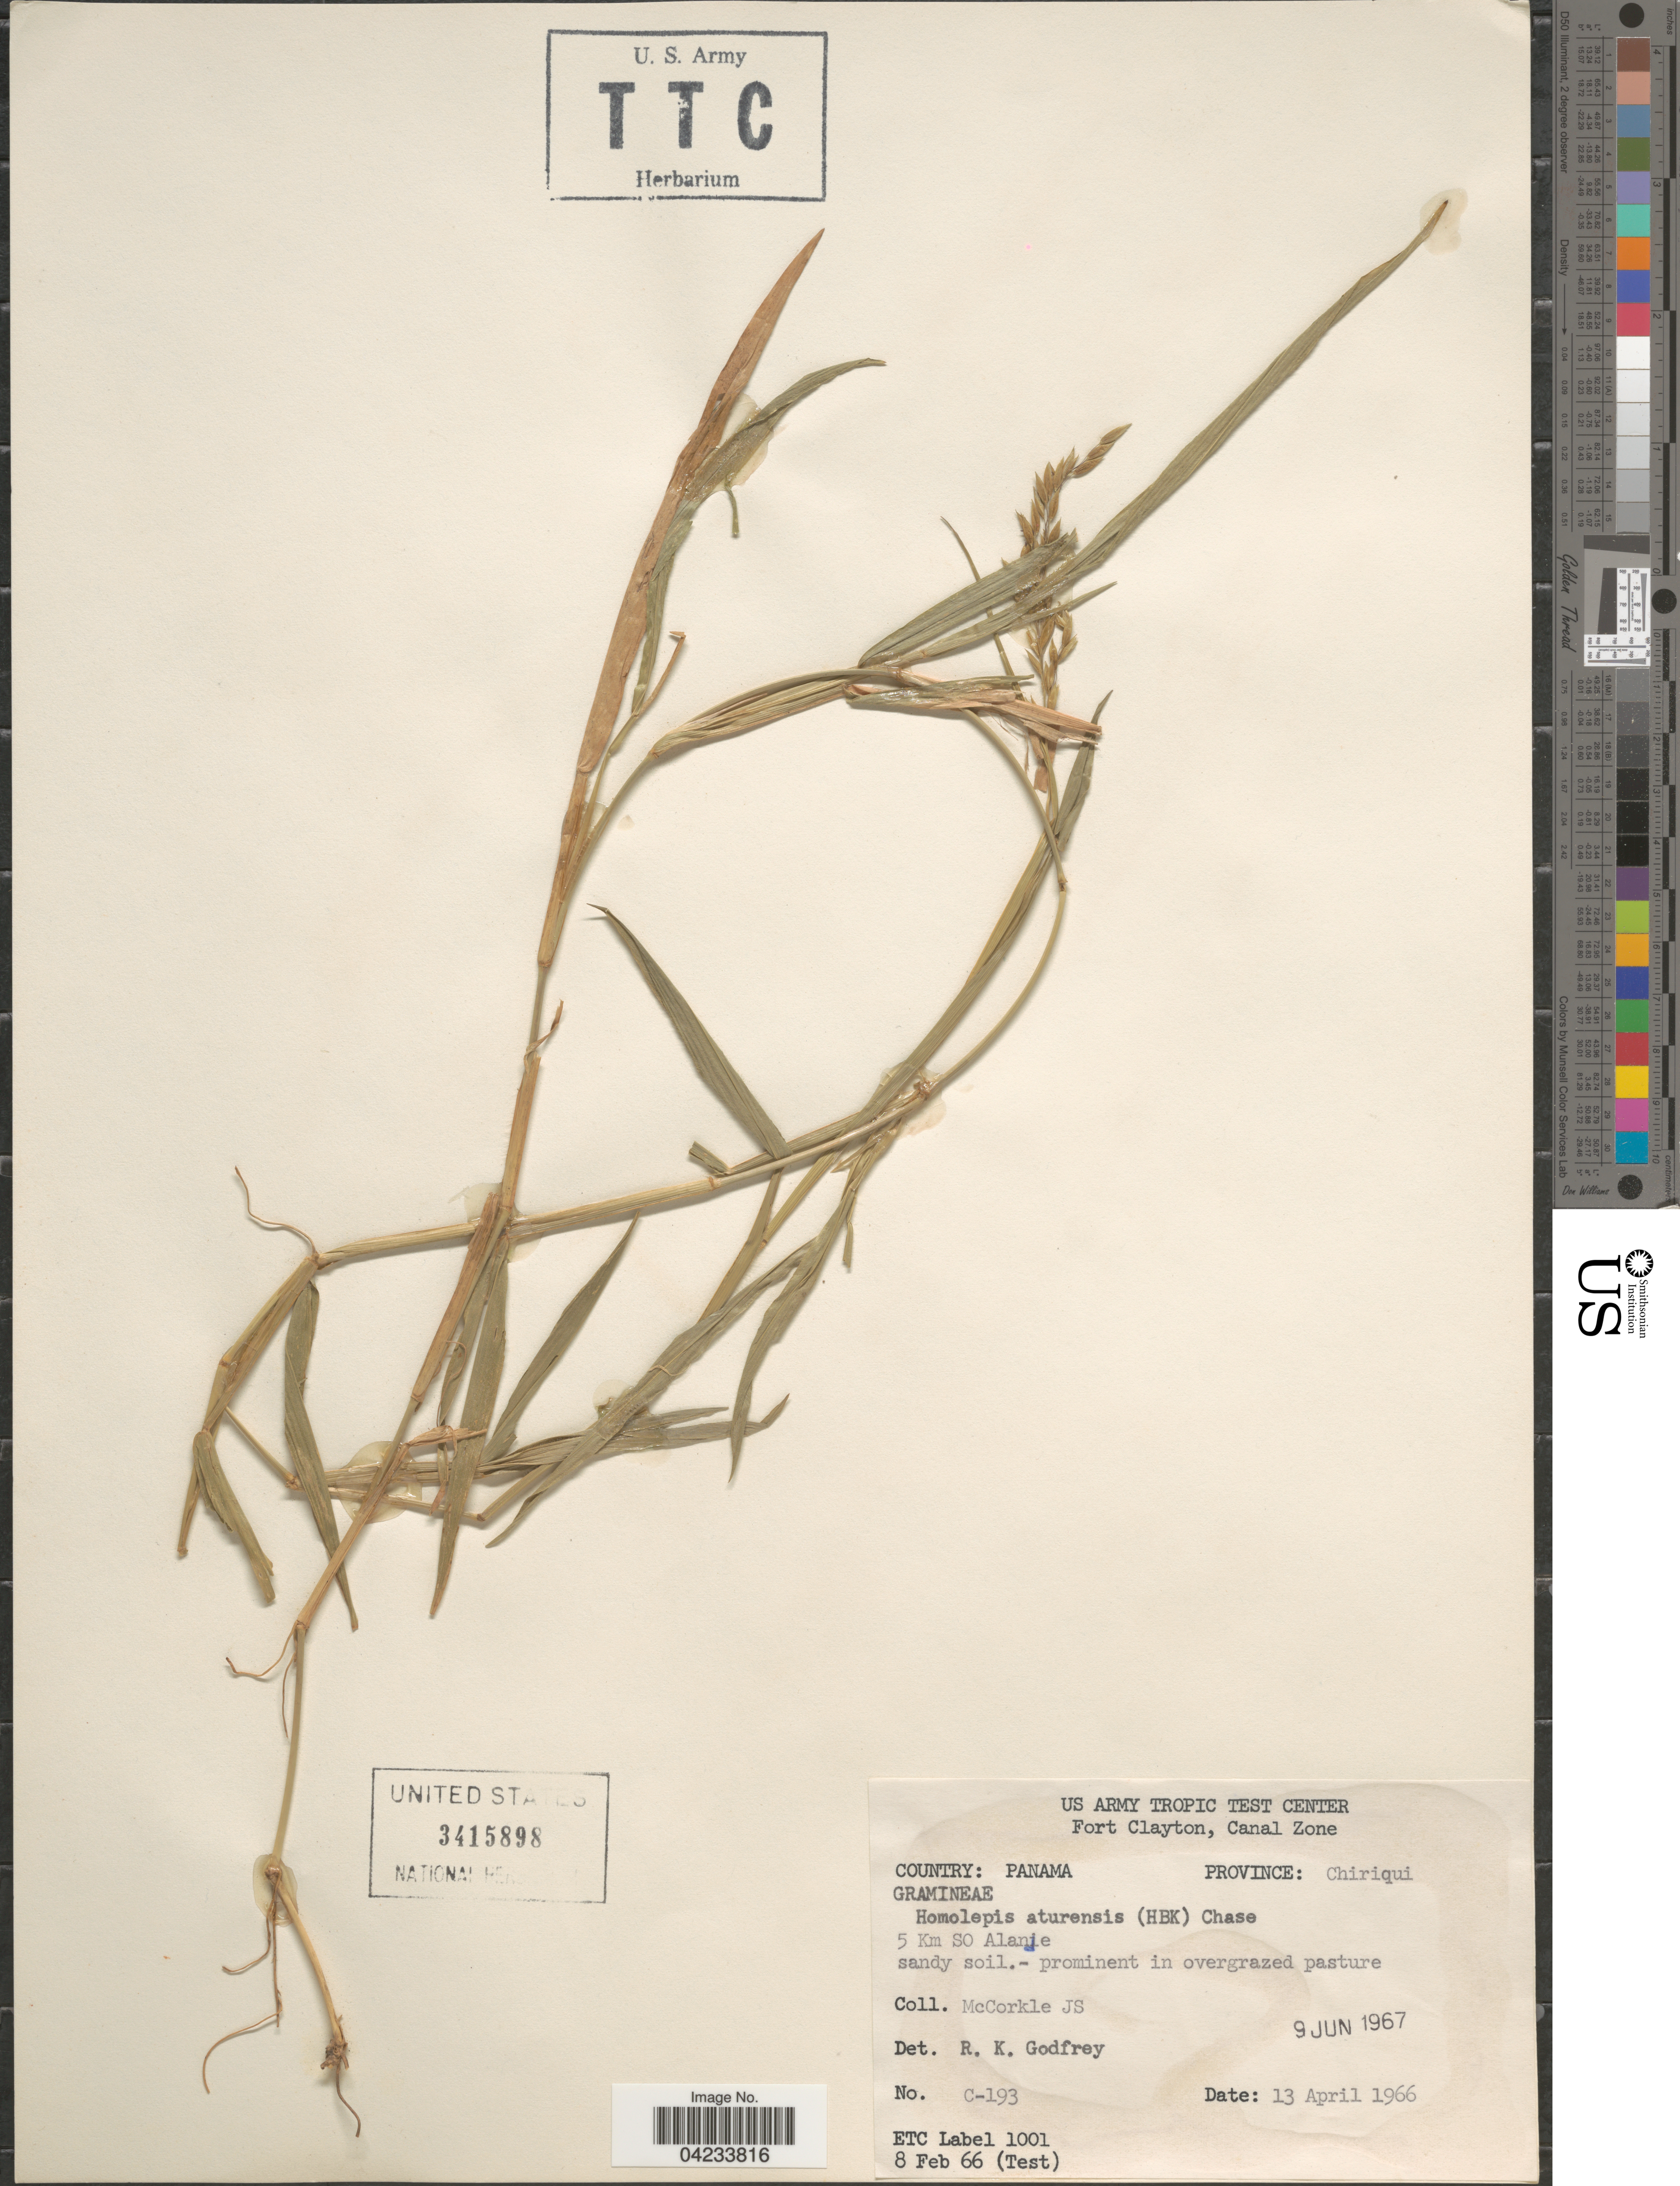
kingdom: Plantae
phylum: Tracheophyta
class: Liliopsida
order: Poales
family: Poaceae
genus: Homolepis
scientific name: Homolepis aturensis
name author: (Kunth) Chase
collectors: J. McCorkle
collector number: C-193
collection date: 1966-04-13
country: Panama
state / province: Chiriqui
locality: Fort Clayton, Canal Zone. Province: Chiriqui. 5 Km SO Alanje.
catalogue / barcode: US 3415898